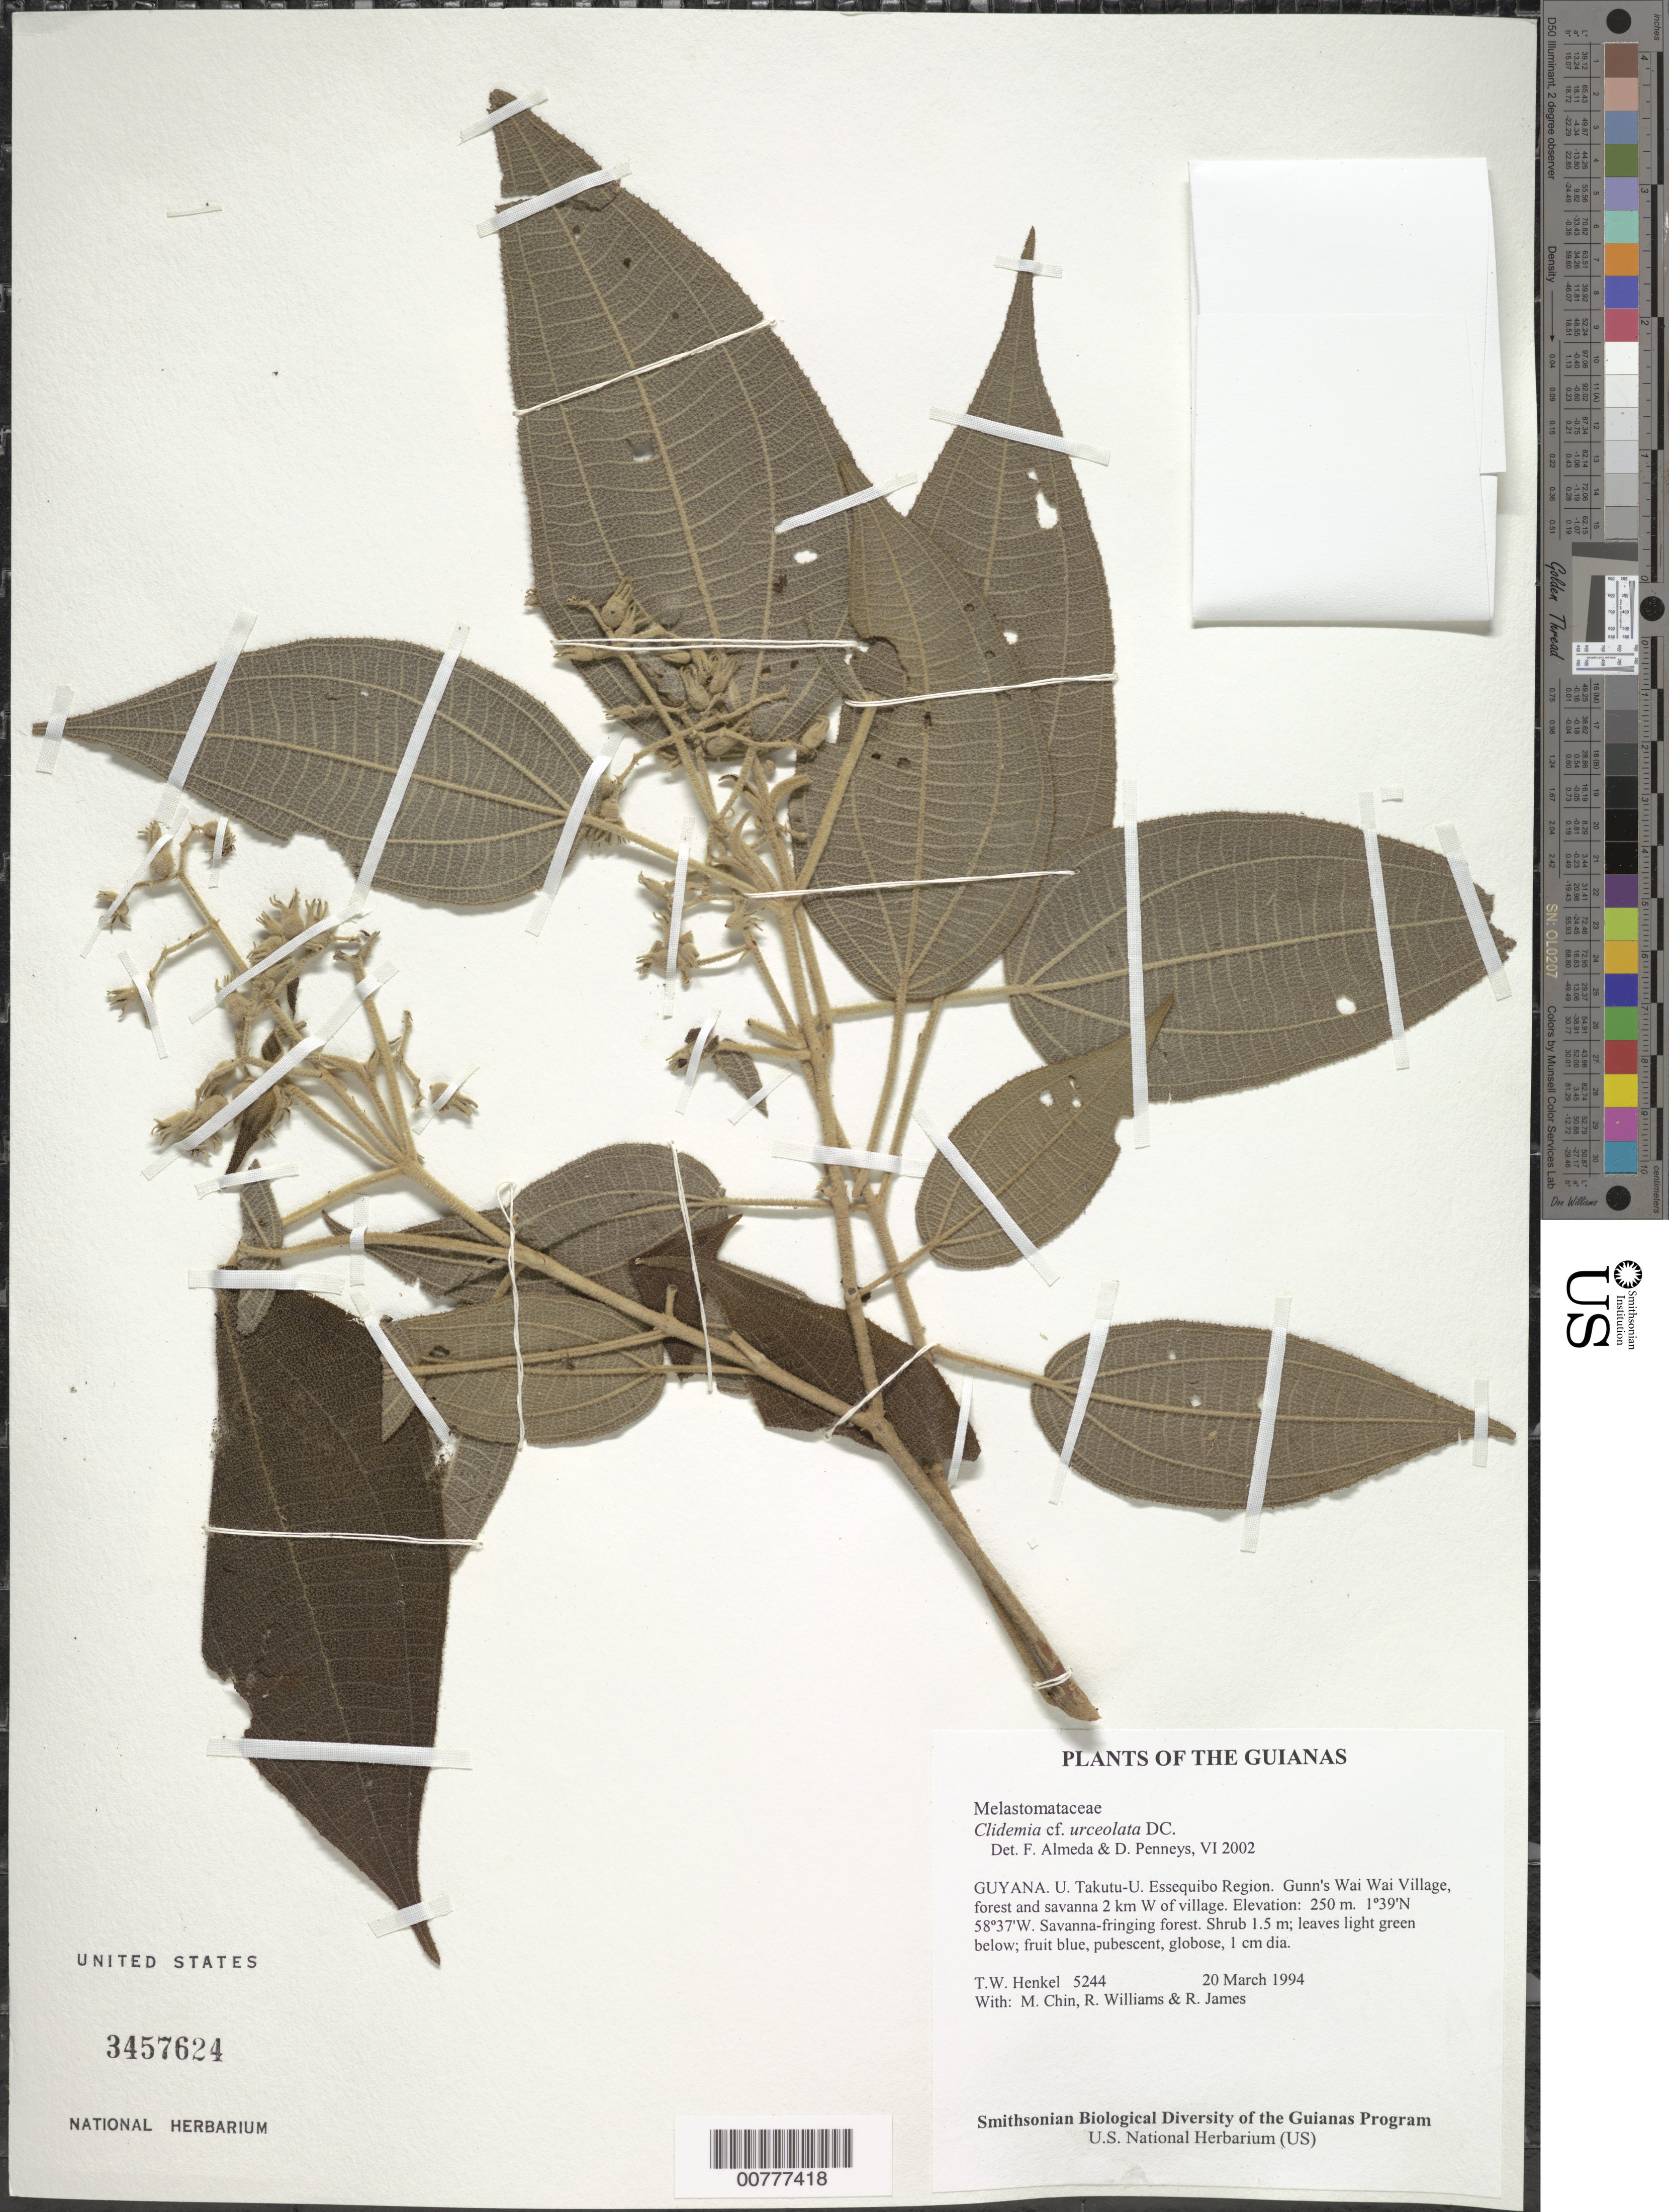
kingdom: Plantae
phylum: Tracheophyta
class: Magnoliopsida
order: Myrtales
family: Melastomataceae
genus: Miconia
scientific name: Miconia strigillosa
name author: (Sw.) Judd & Ionta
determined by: Ferreira-Alves, R.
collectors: T. Henkel, M. Chin, R. Williams & R. James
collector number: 5244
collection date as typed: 20 March 1994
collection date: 1994-03-20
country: Guyana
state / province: U. Takutu-U. Essequibo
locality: Gunn's Wai Wai Village, forest and savanna 2 km W of village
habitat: Savanna-fringing forest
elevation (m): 250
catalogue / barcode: US 3457624